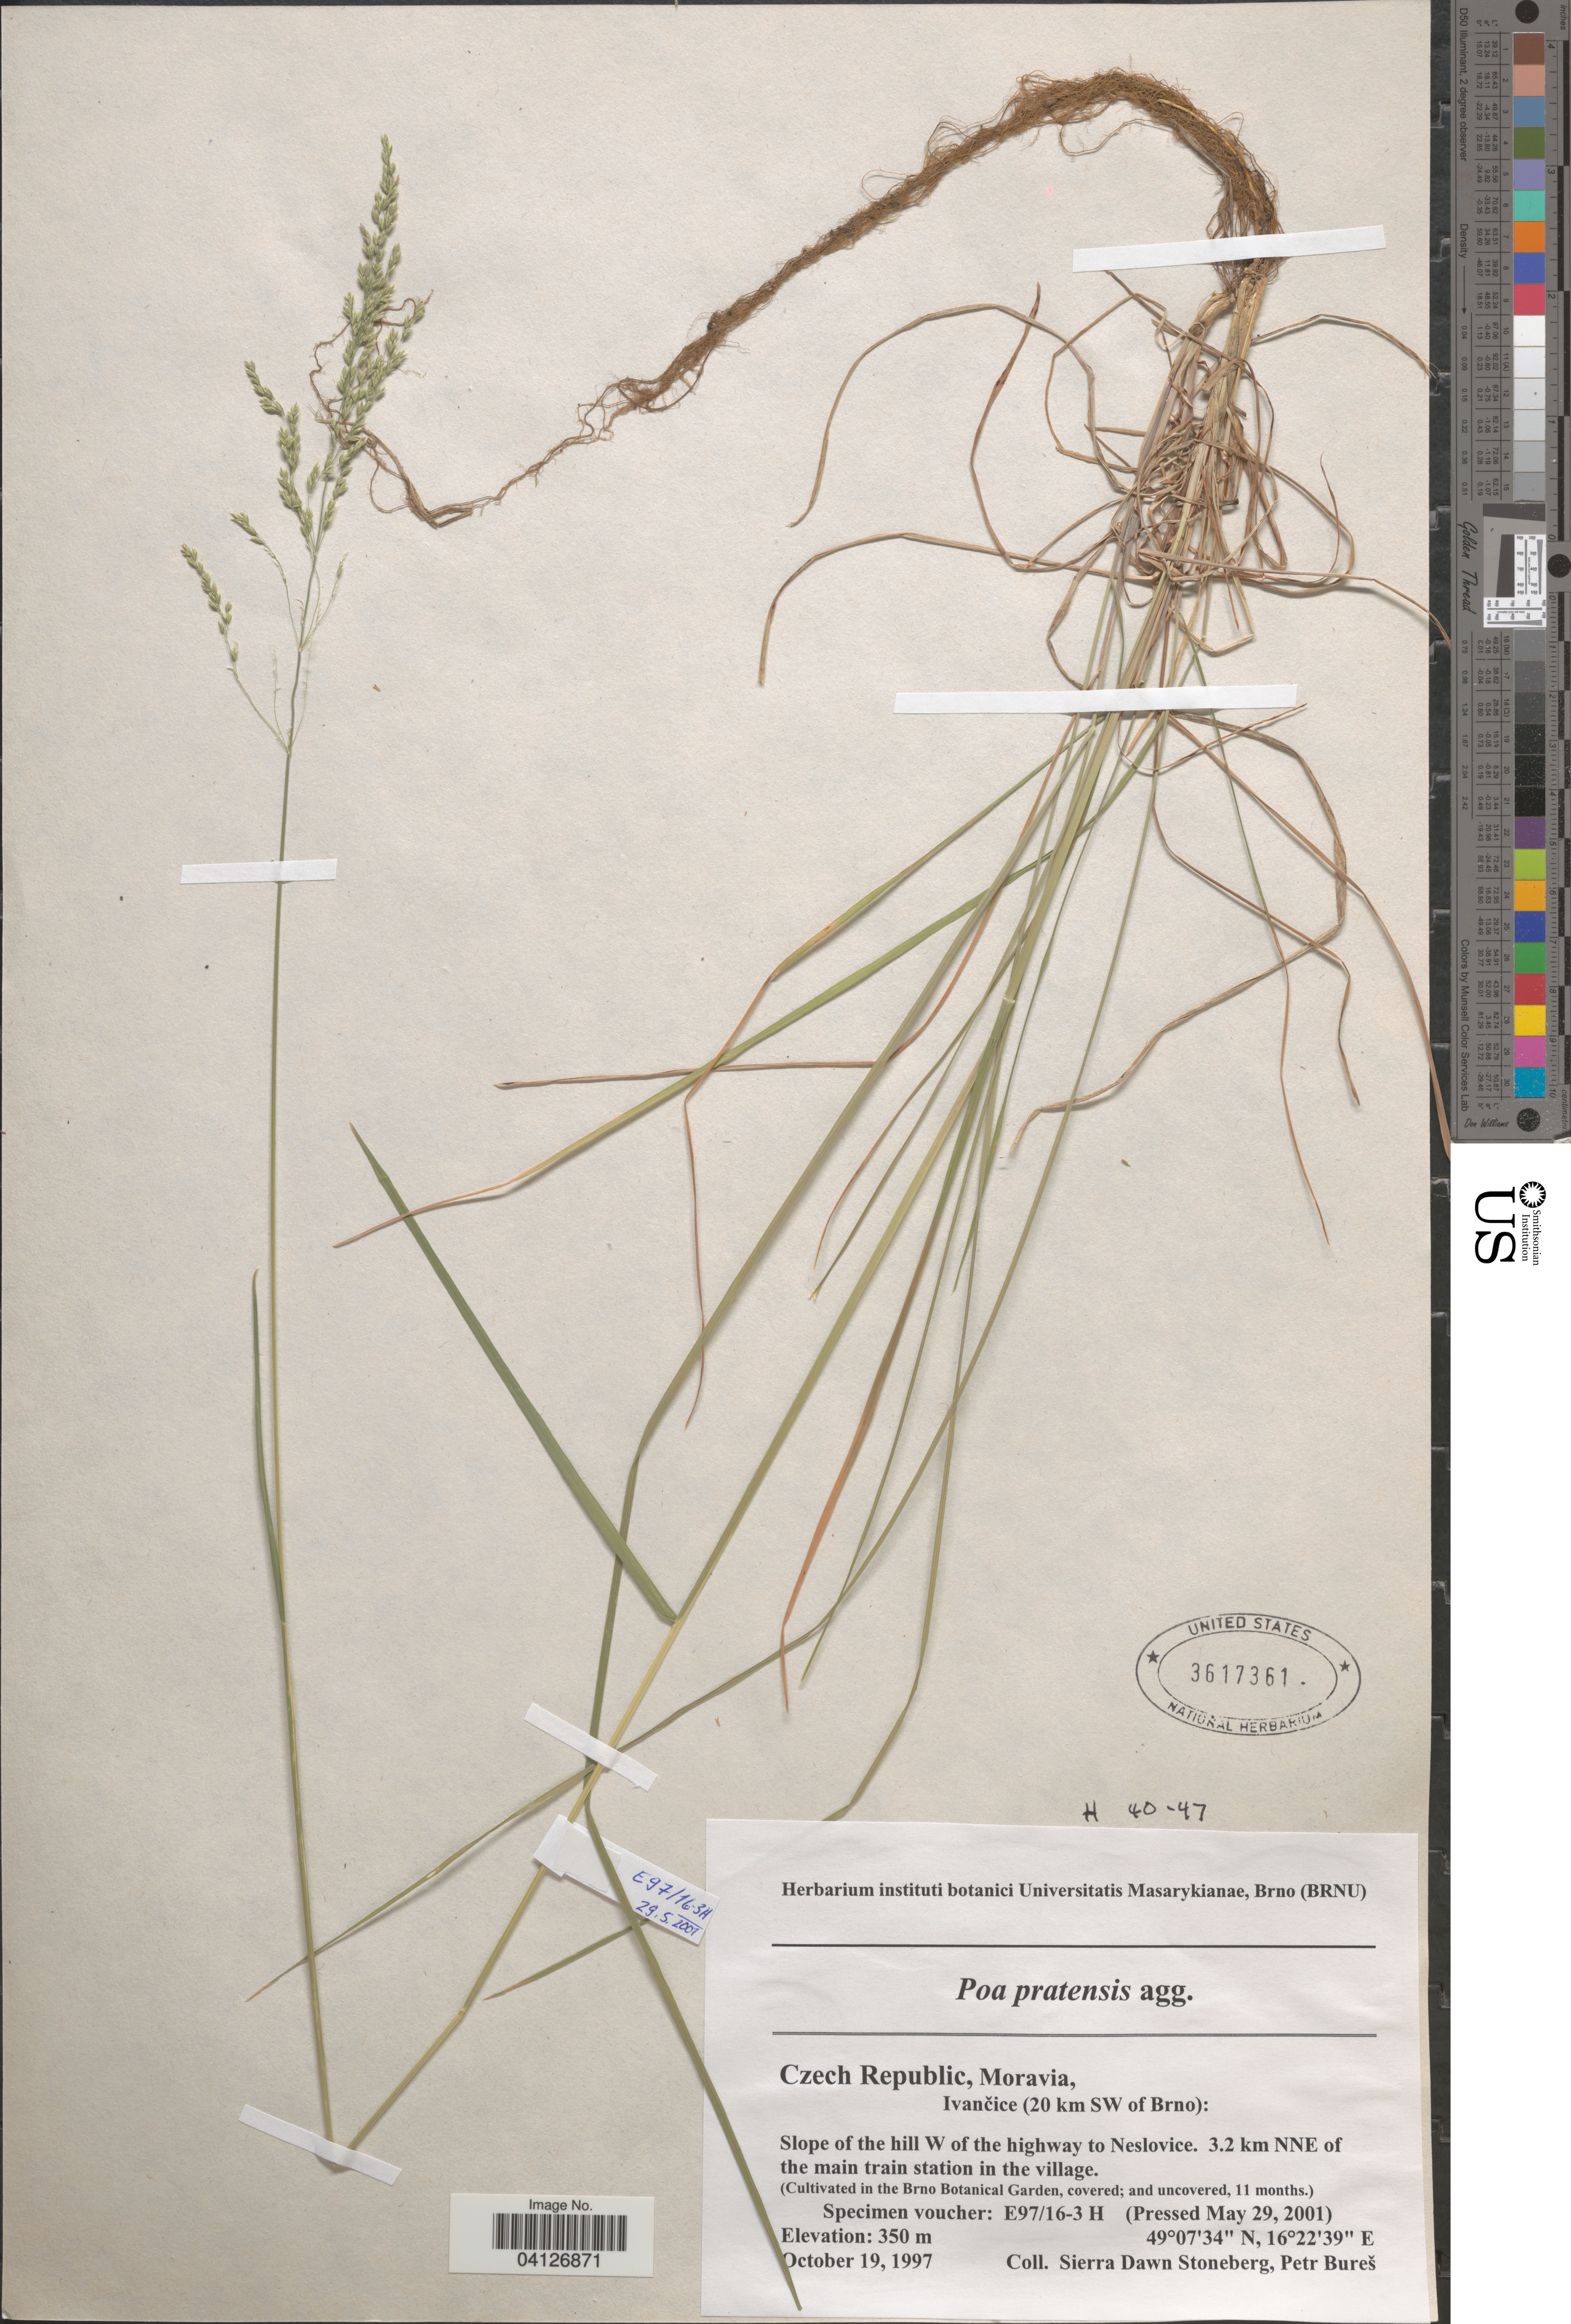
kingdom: Plantae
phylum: Tracheophyta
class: Liliopsida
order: Poales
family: Poaceae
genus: Poa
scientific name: Poa pratensis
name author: L.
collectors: Ex herb. instituti botanici Universitatis Masarykianae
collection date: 2001-05-29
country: Czechia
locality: In the Brno Botanical Garden, covered; and uncovered, 11 months.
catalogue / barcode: US 3617361